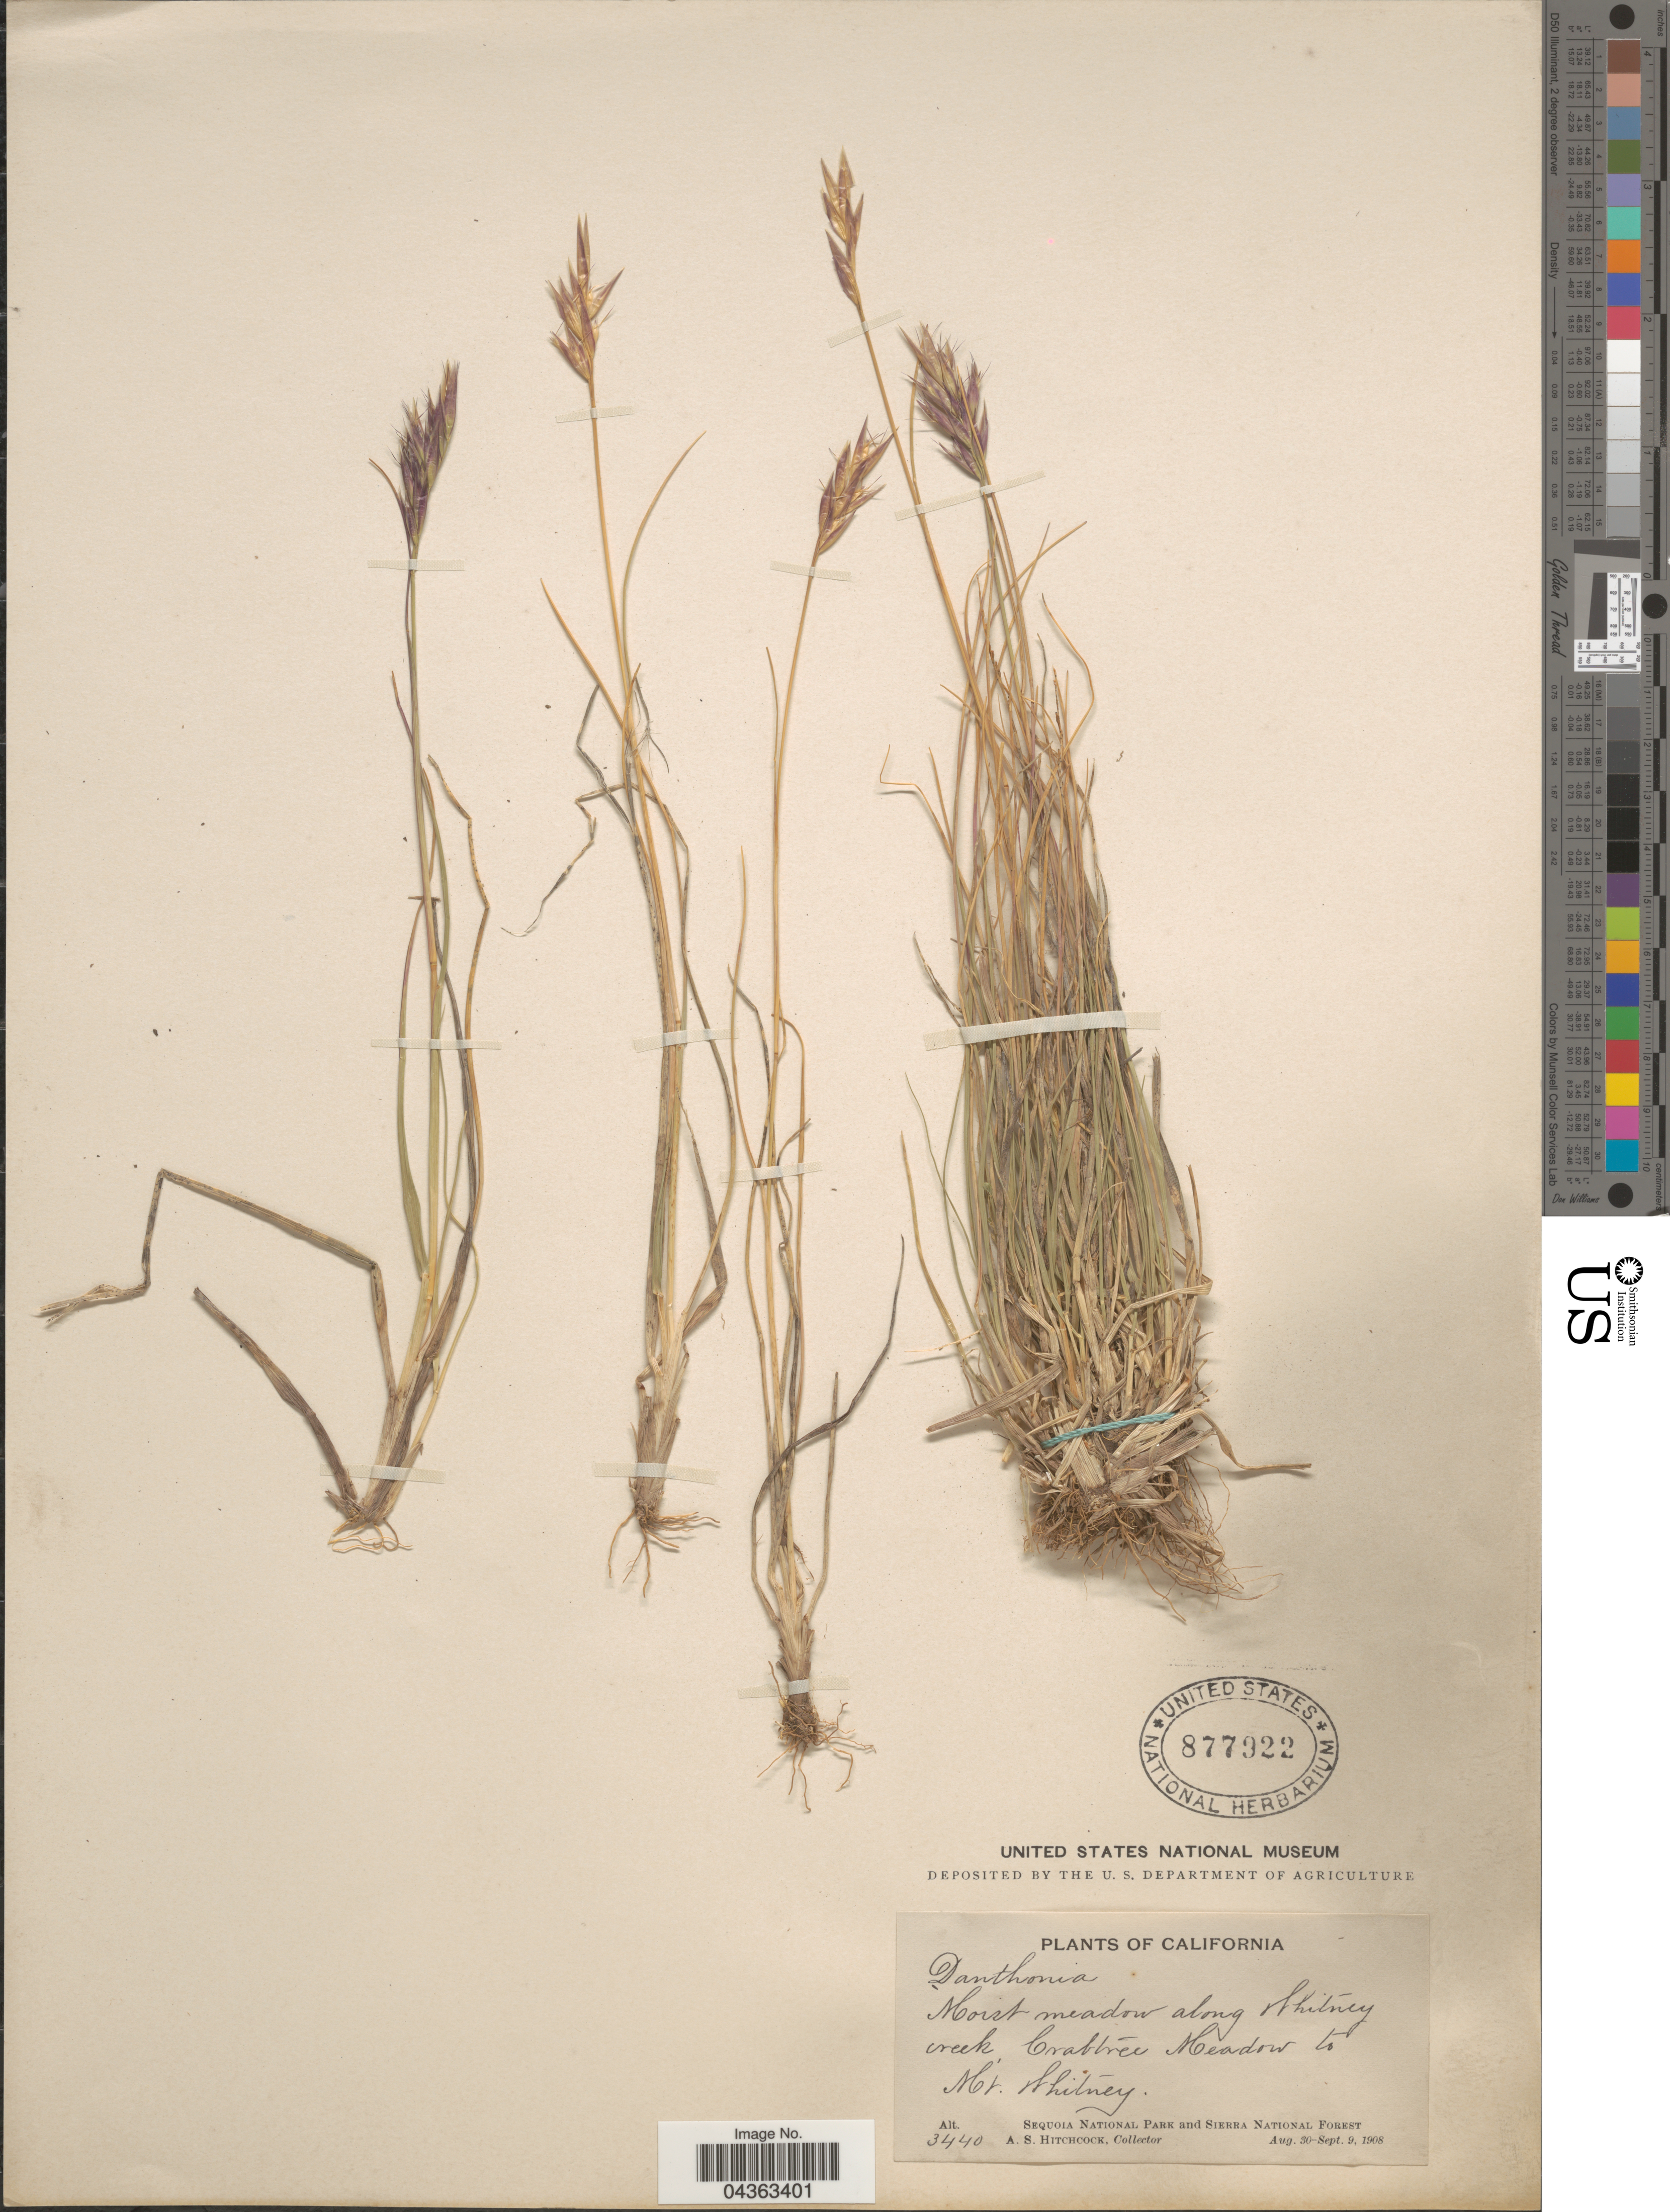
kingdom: Plantae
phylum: Tracheophyta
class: Liliopsida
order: Poales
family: Poaceae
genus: Danthonia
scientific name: Danthonia intermedia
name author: Vasey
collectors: A. S. Hitchcock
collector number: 3440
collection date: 1908-08-30/1908-09-09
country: United States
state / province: California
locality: Moist meadow along Whitney creek, Crabtree Meadow to Mt. Whitney. Sequoia National Park and Sierra National Forest.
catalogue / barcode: US 877922